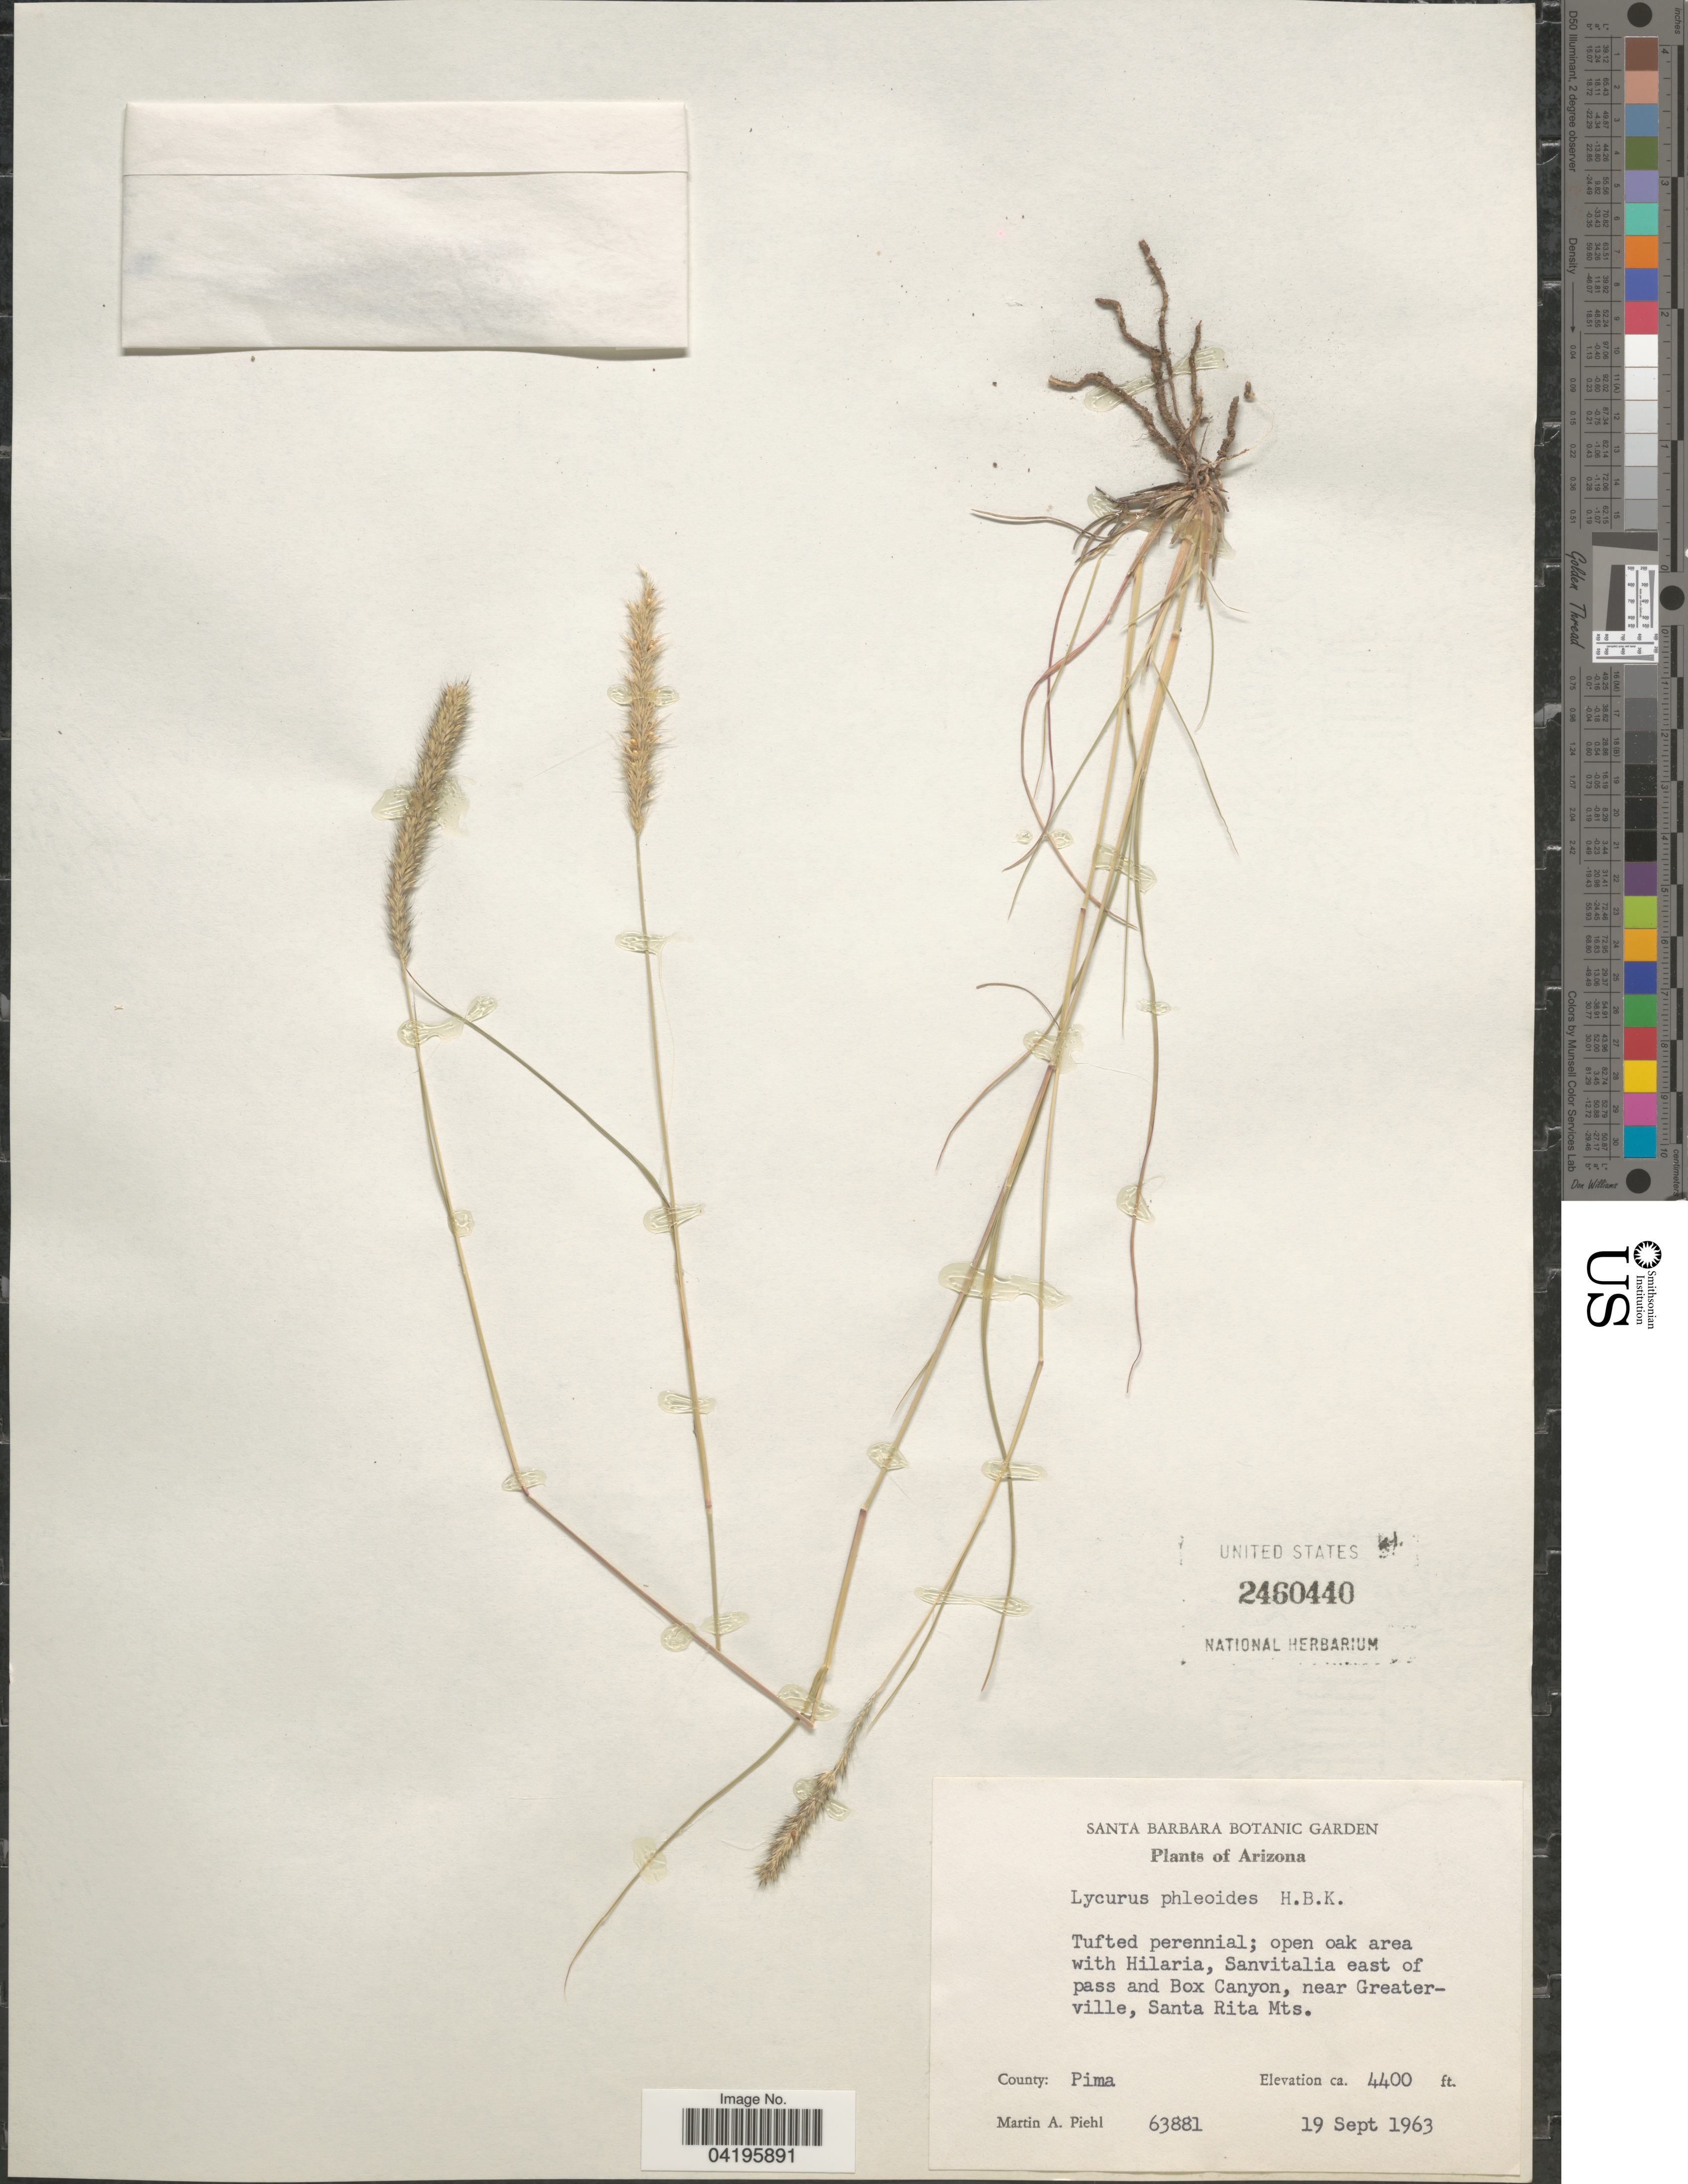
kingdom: Plantae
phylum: Tracheophyta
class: Liliopsida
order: Poales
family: Poaceae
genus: Muhlenbergia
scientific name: Muhlenbergia phleoides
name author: (Kunth) Columbus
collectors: M. Piehl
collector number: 63881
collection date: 1963-09-19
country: United States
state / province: Arizona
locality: Open oak area, east of pass and Box Canyon, near Greaterville, Santa Rita Mts. County: Pima.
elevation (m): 1341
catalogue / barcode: US 2460440